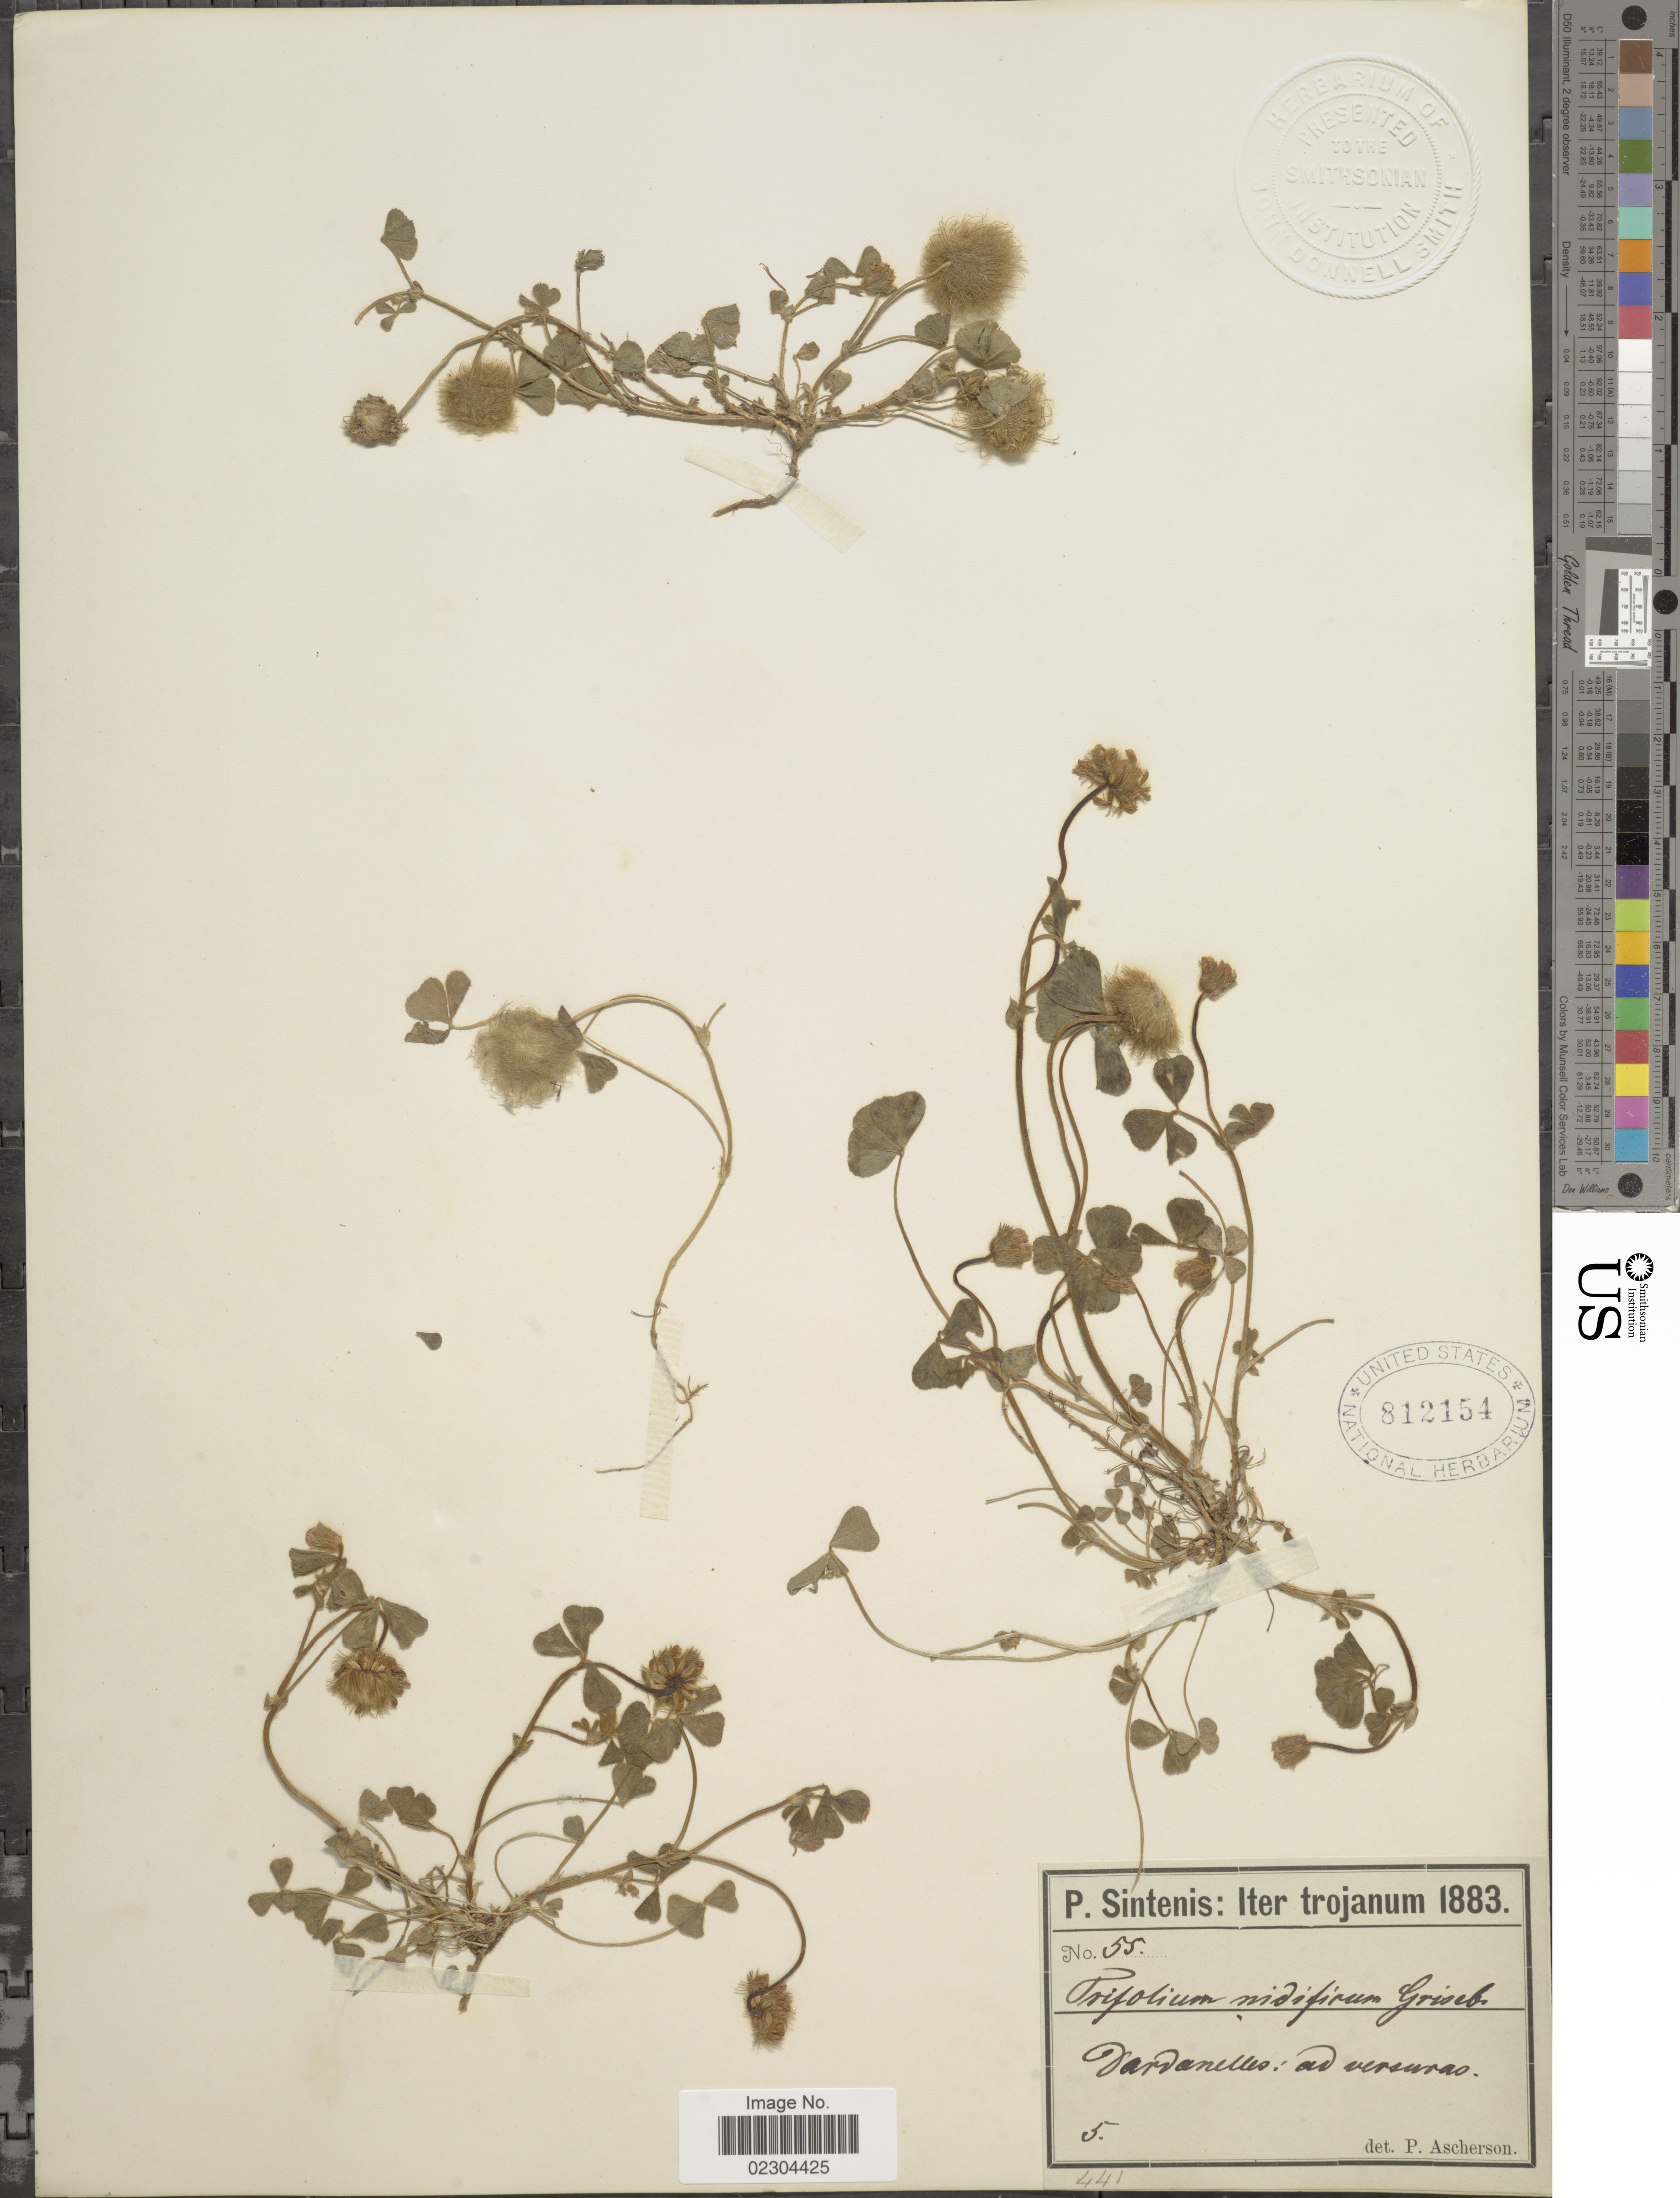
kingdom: Plantae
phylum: Tracheophyta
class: Magnoliopsida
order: Fabales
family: Fabaceae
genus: Trifolium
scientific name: Trifolium nidificum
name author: Griseb.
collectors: P. Sintenis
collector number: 55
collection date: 1883-05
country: Turkey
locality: Trojanum, Dardanelles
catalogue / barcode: US 812154